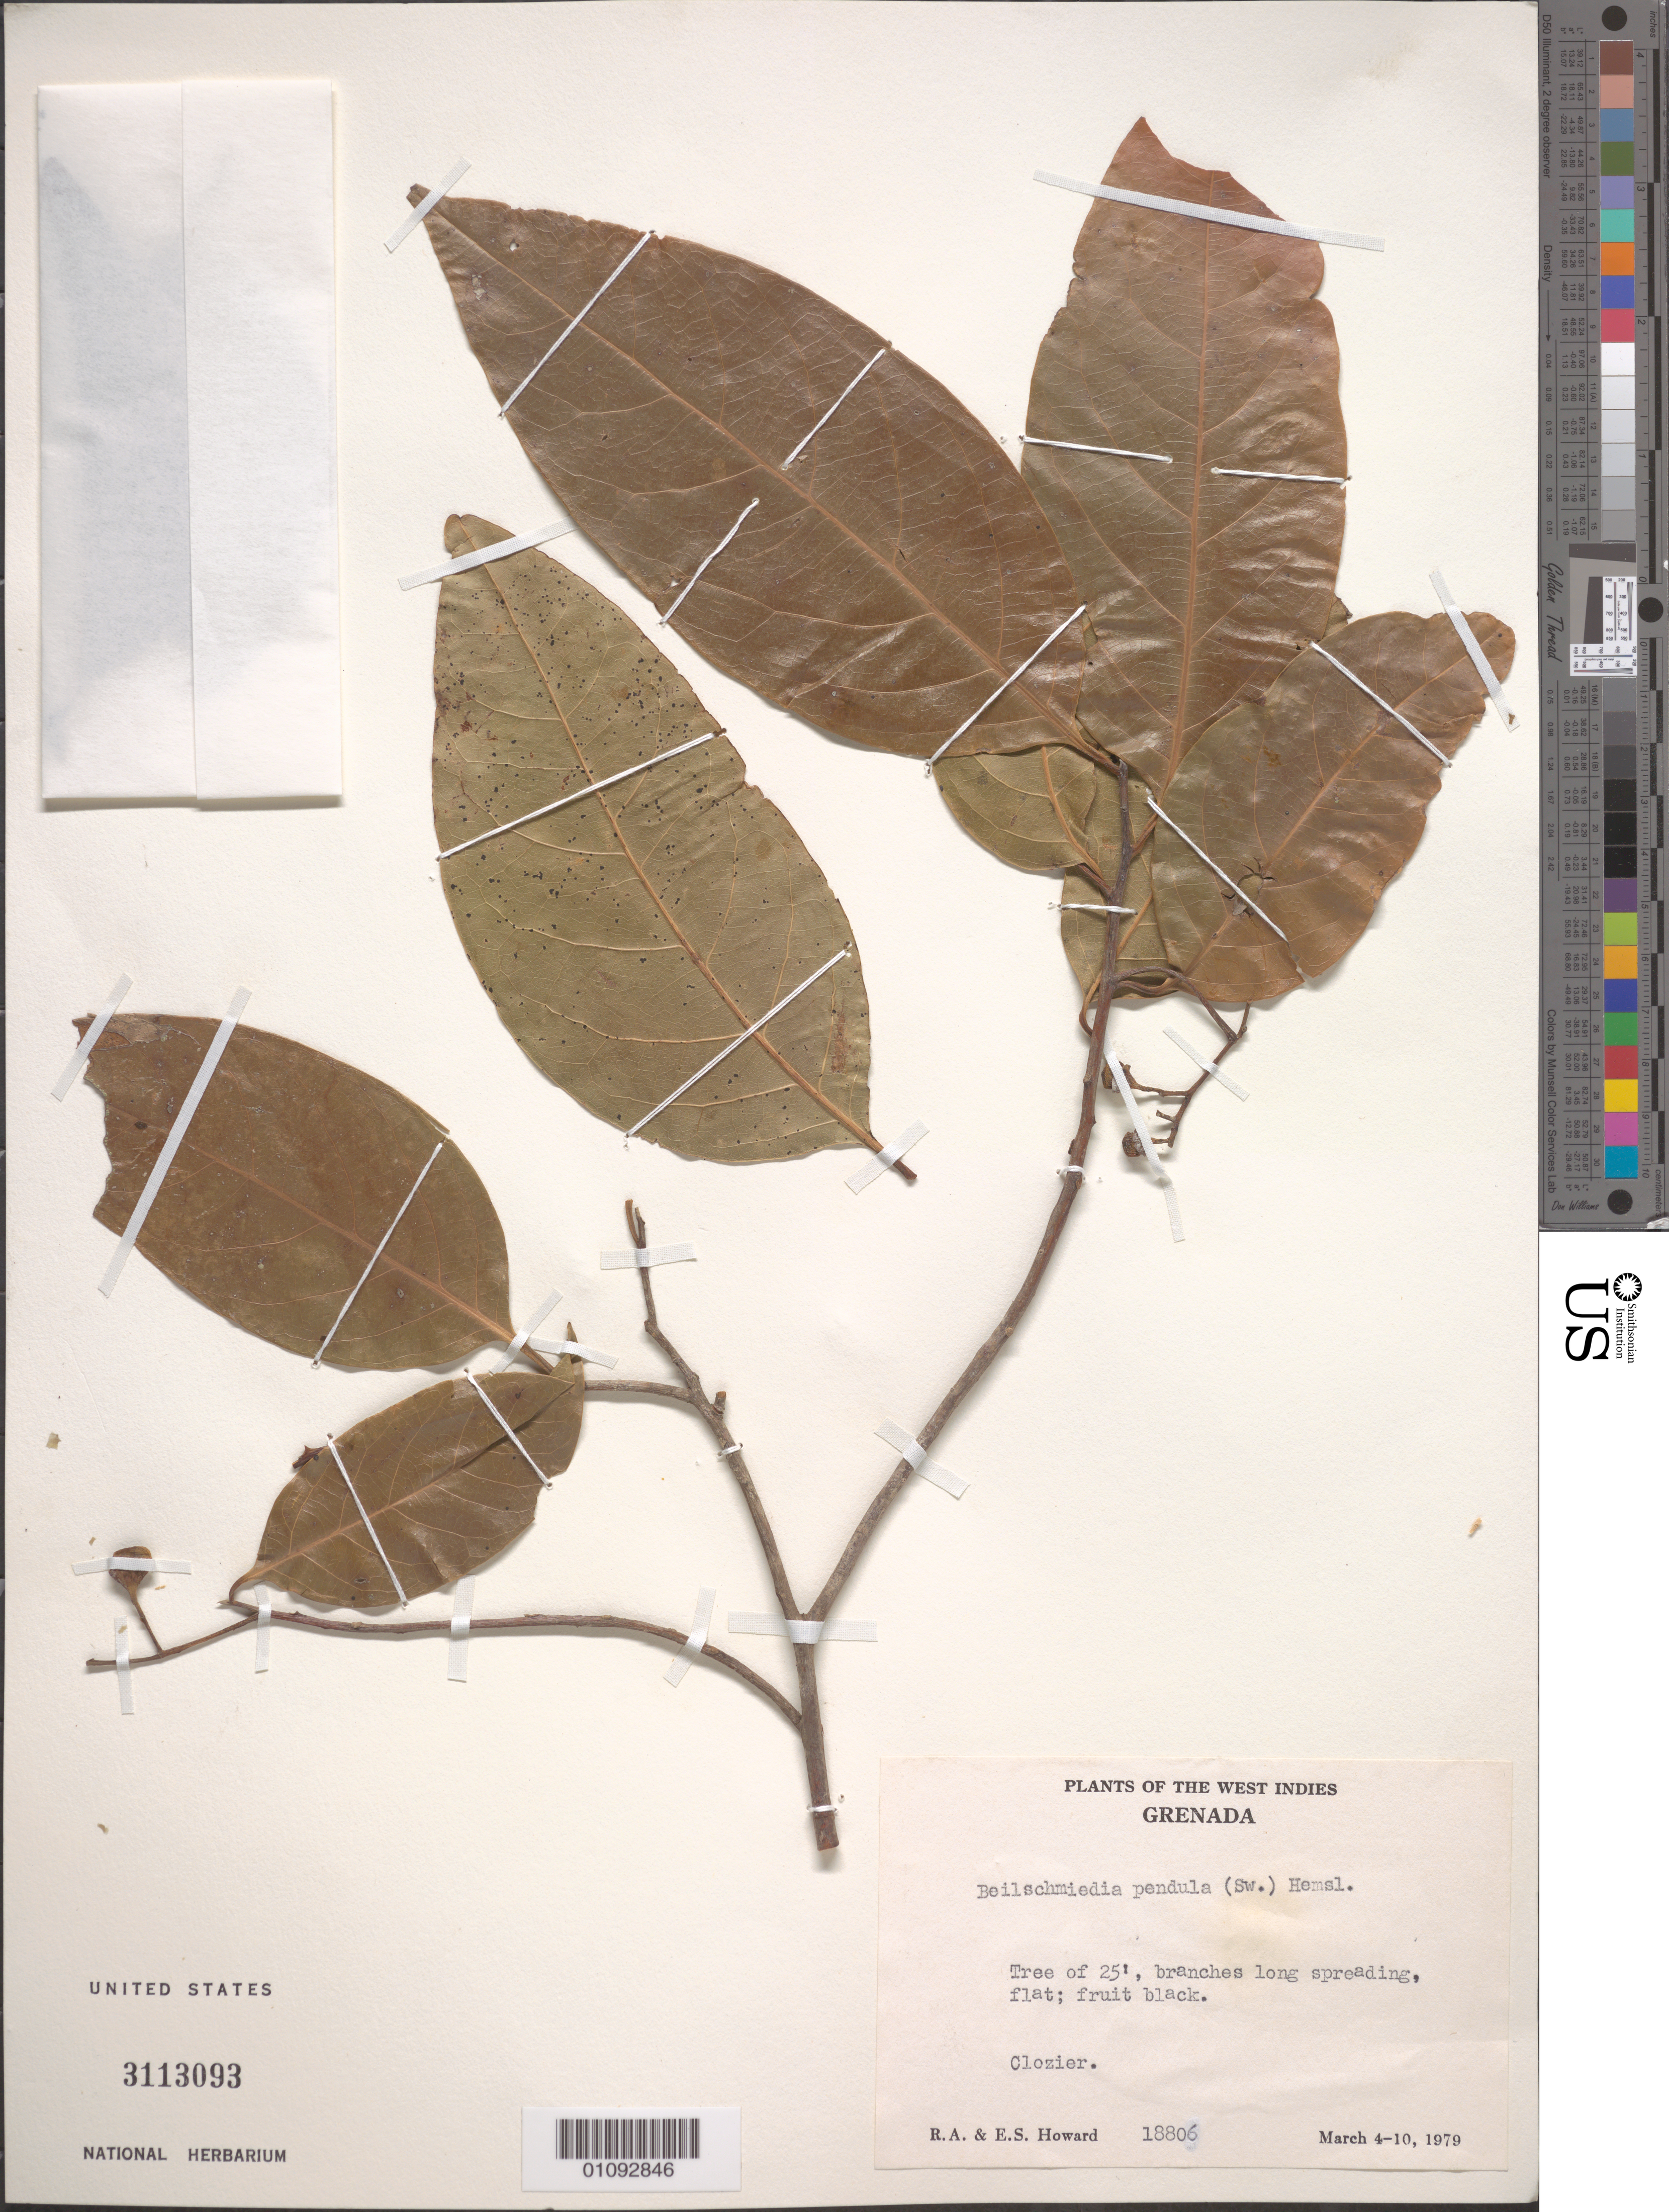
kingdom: Plantae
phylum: Tracheophyta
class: Magnoliopsida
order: Laurales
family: Lauraceae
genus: Beilschmiedia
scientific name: Beilschmiedia pendula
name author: (Sw.) Hemsl.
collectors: R. A. Howard & E. S. Howard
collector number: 18806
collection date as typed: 04 Mar 1979 to 10 Mar 1979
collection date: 1979-03-04/1979-03-10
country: Grenada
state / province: Saint John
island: Grenada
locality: Clozier.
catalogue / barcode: US 3113093